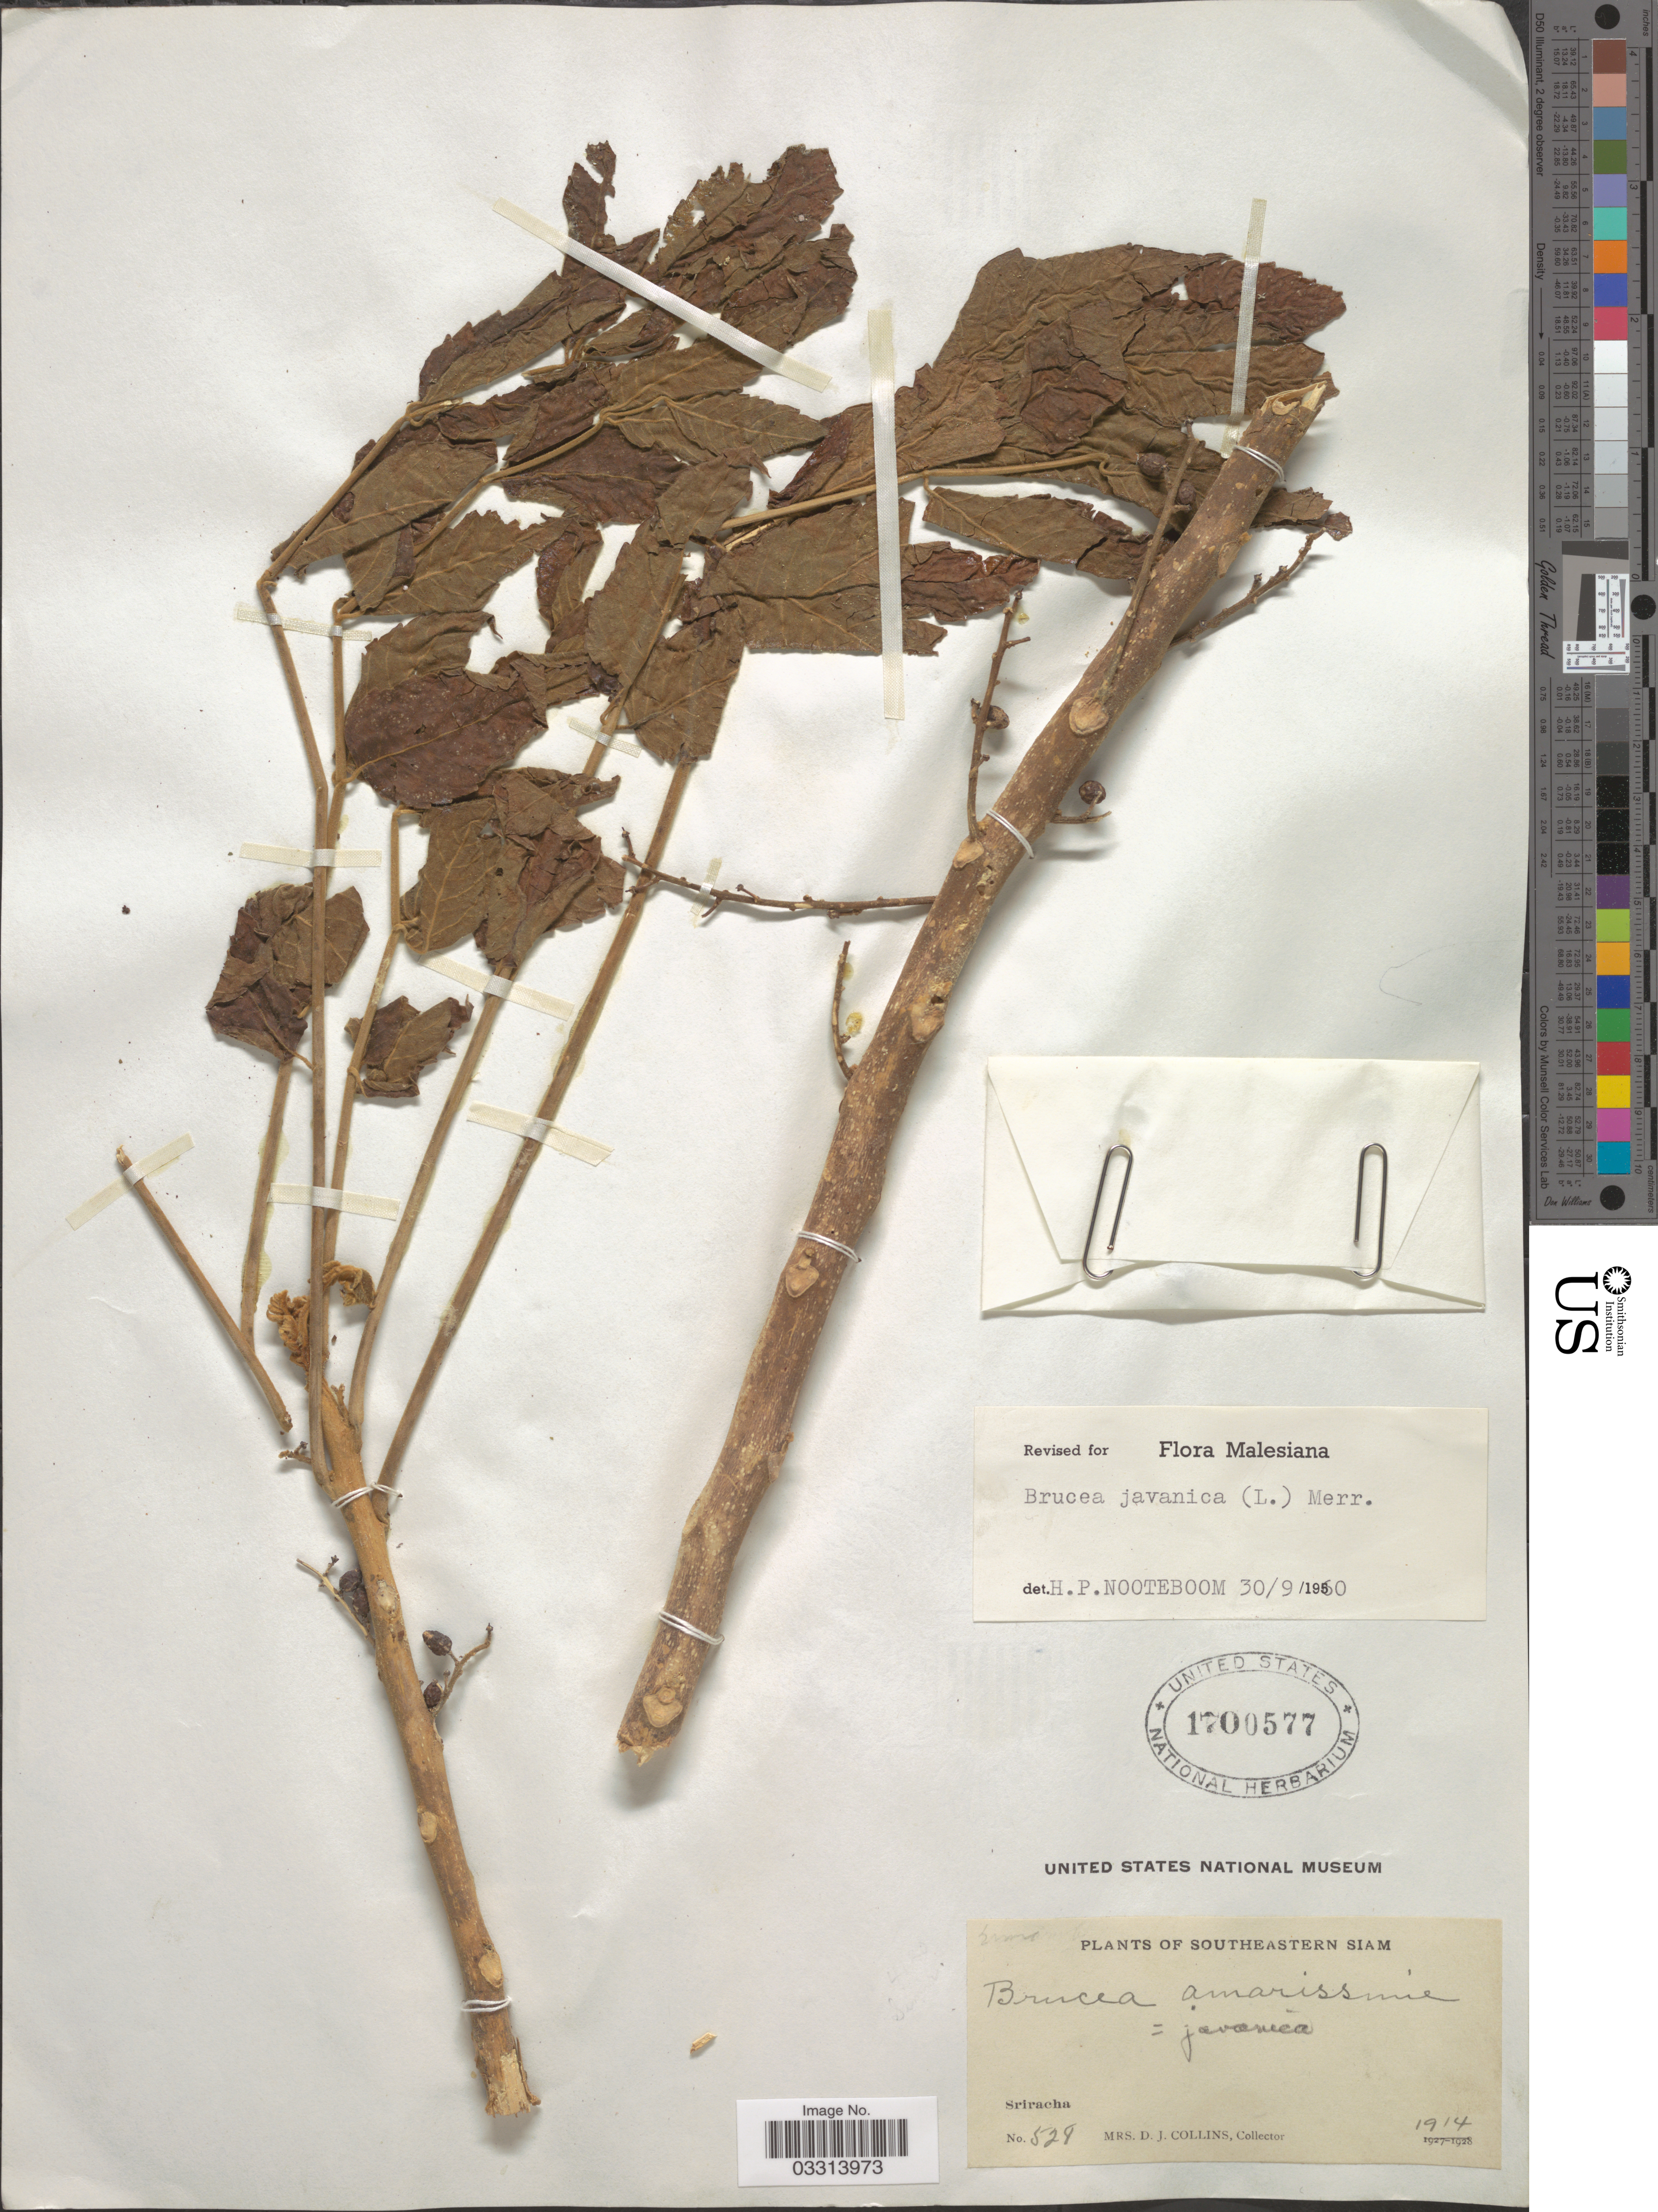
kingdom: Plantae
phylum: Tracheophyta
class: Magnoliopsida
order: Sapindales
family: Simaroubaceae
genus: Brucea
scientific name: Brucea javanica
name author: (L.) Merr.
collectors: Mrs. D. J. Collins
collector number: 529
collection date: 1914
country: Thailand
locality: Southeastern Siam. Sriracha.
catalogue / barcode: US 1700577